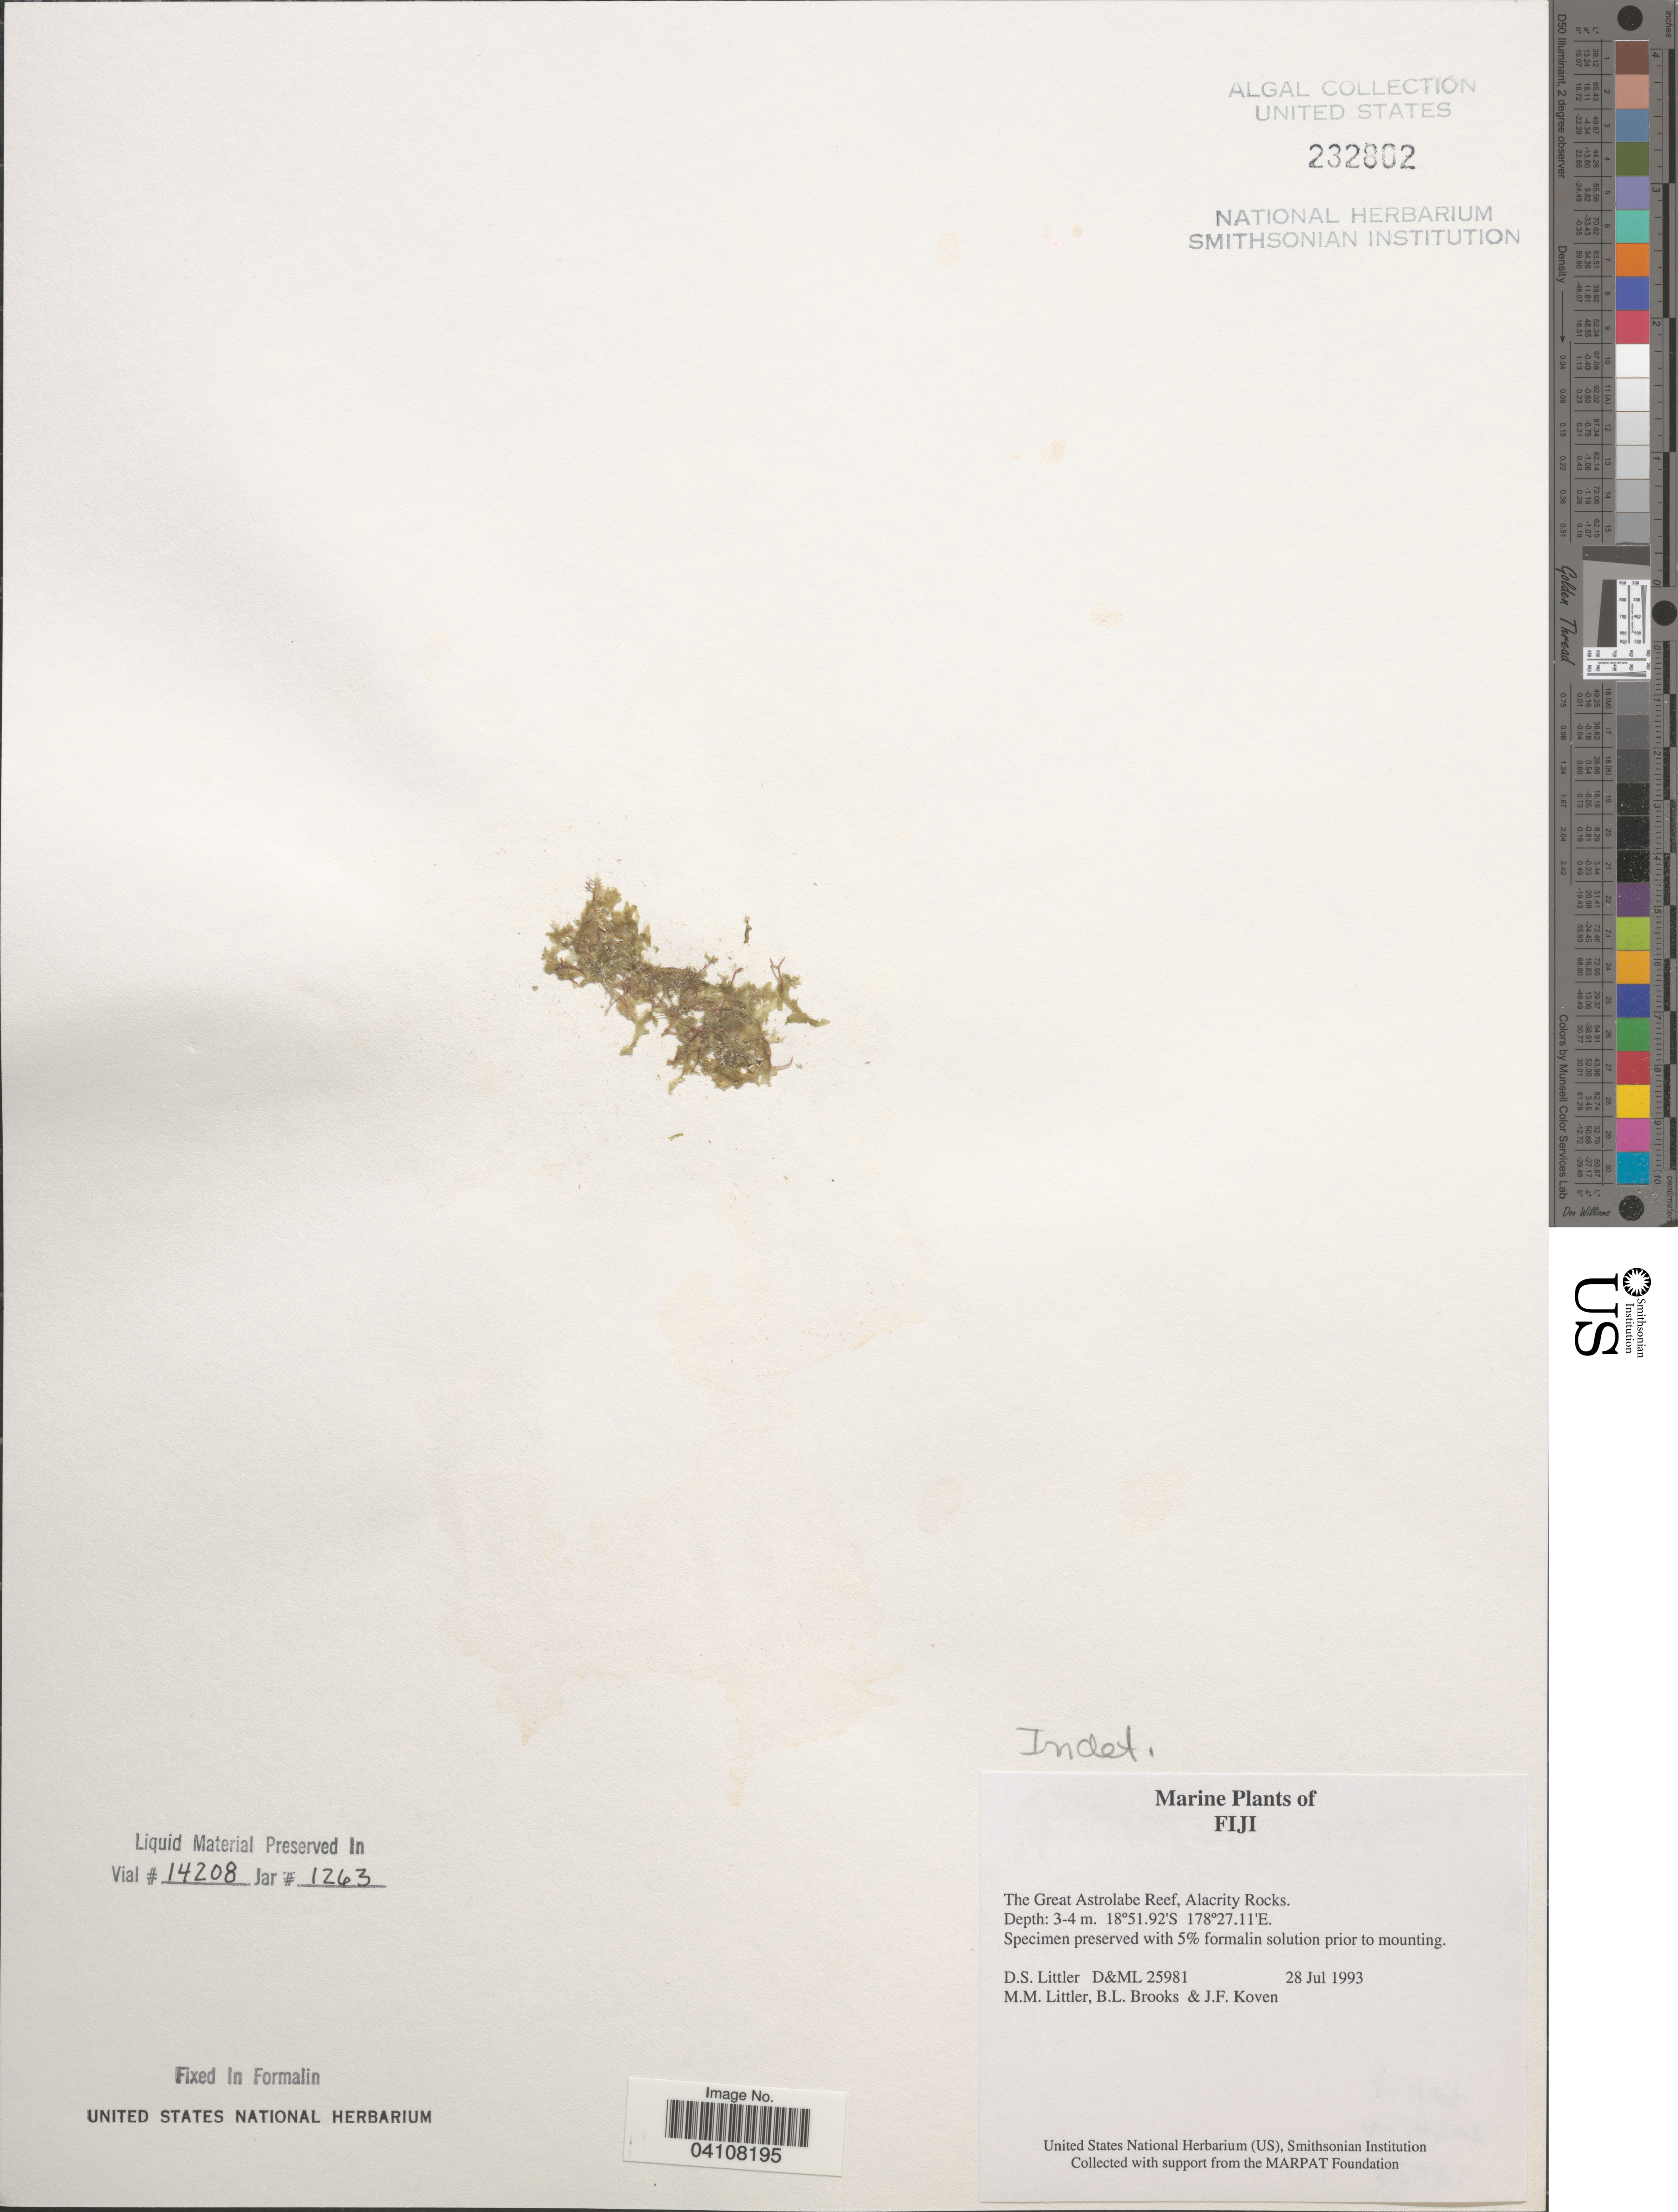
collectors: D. S. Littler, B. Brooks & J. Koven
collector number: D&ML25981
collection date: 1993-07-28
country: Fiji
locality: The Great Astrolabe Reef, Alacrity Rocks.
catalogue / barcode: US 232802